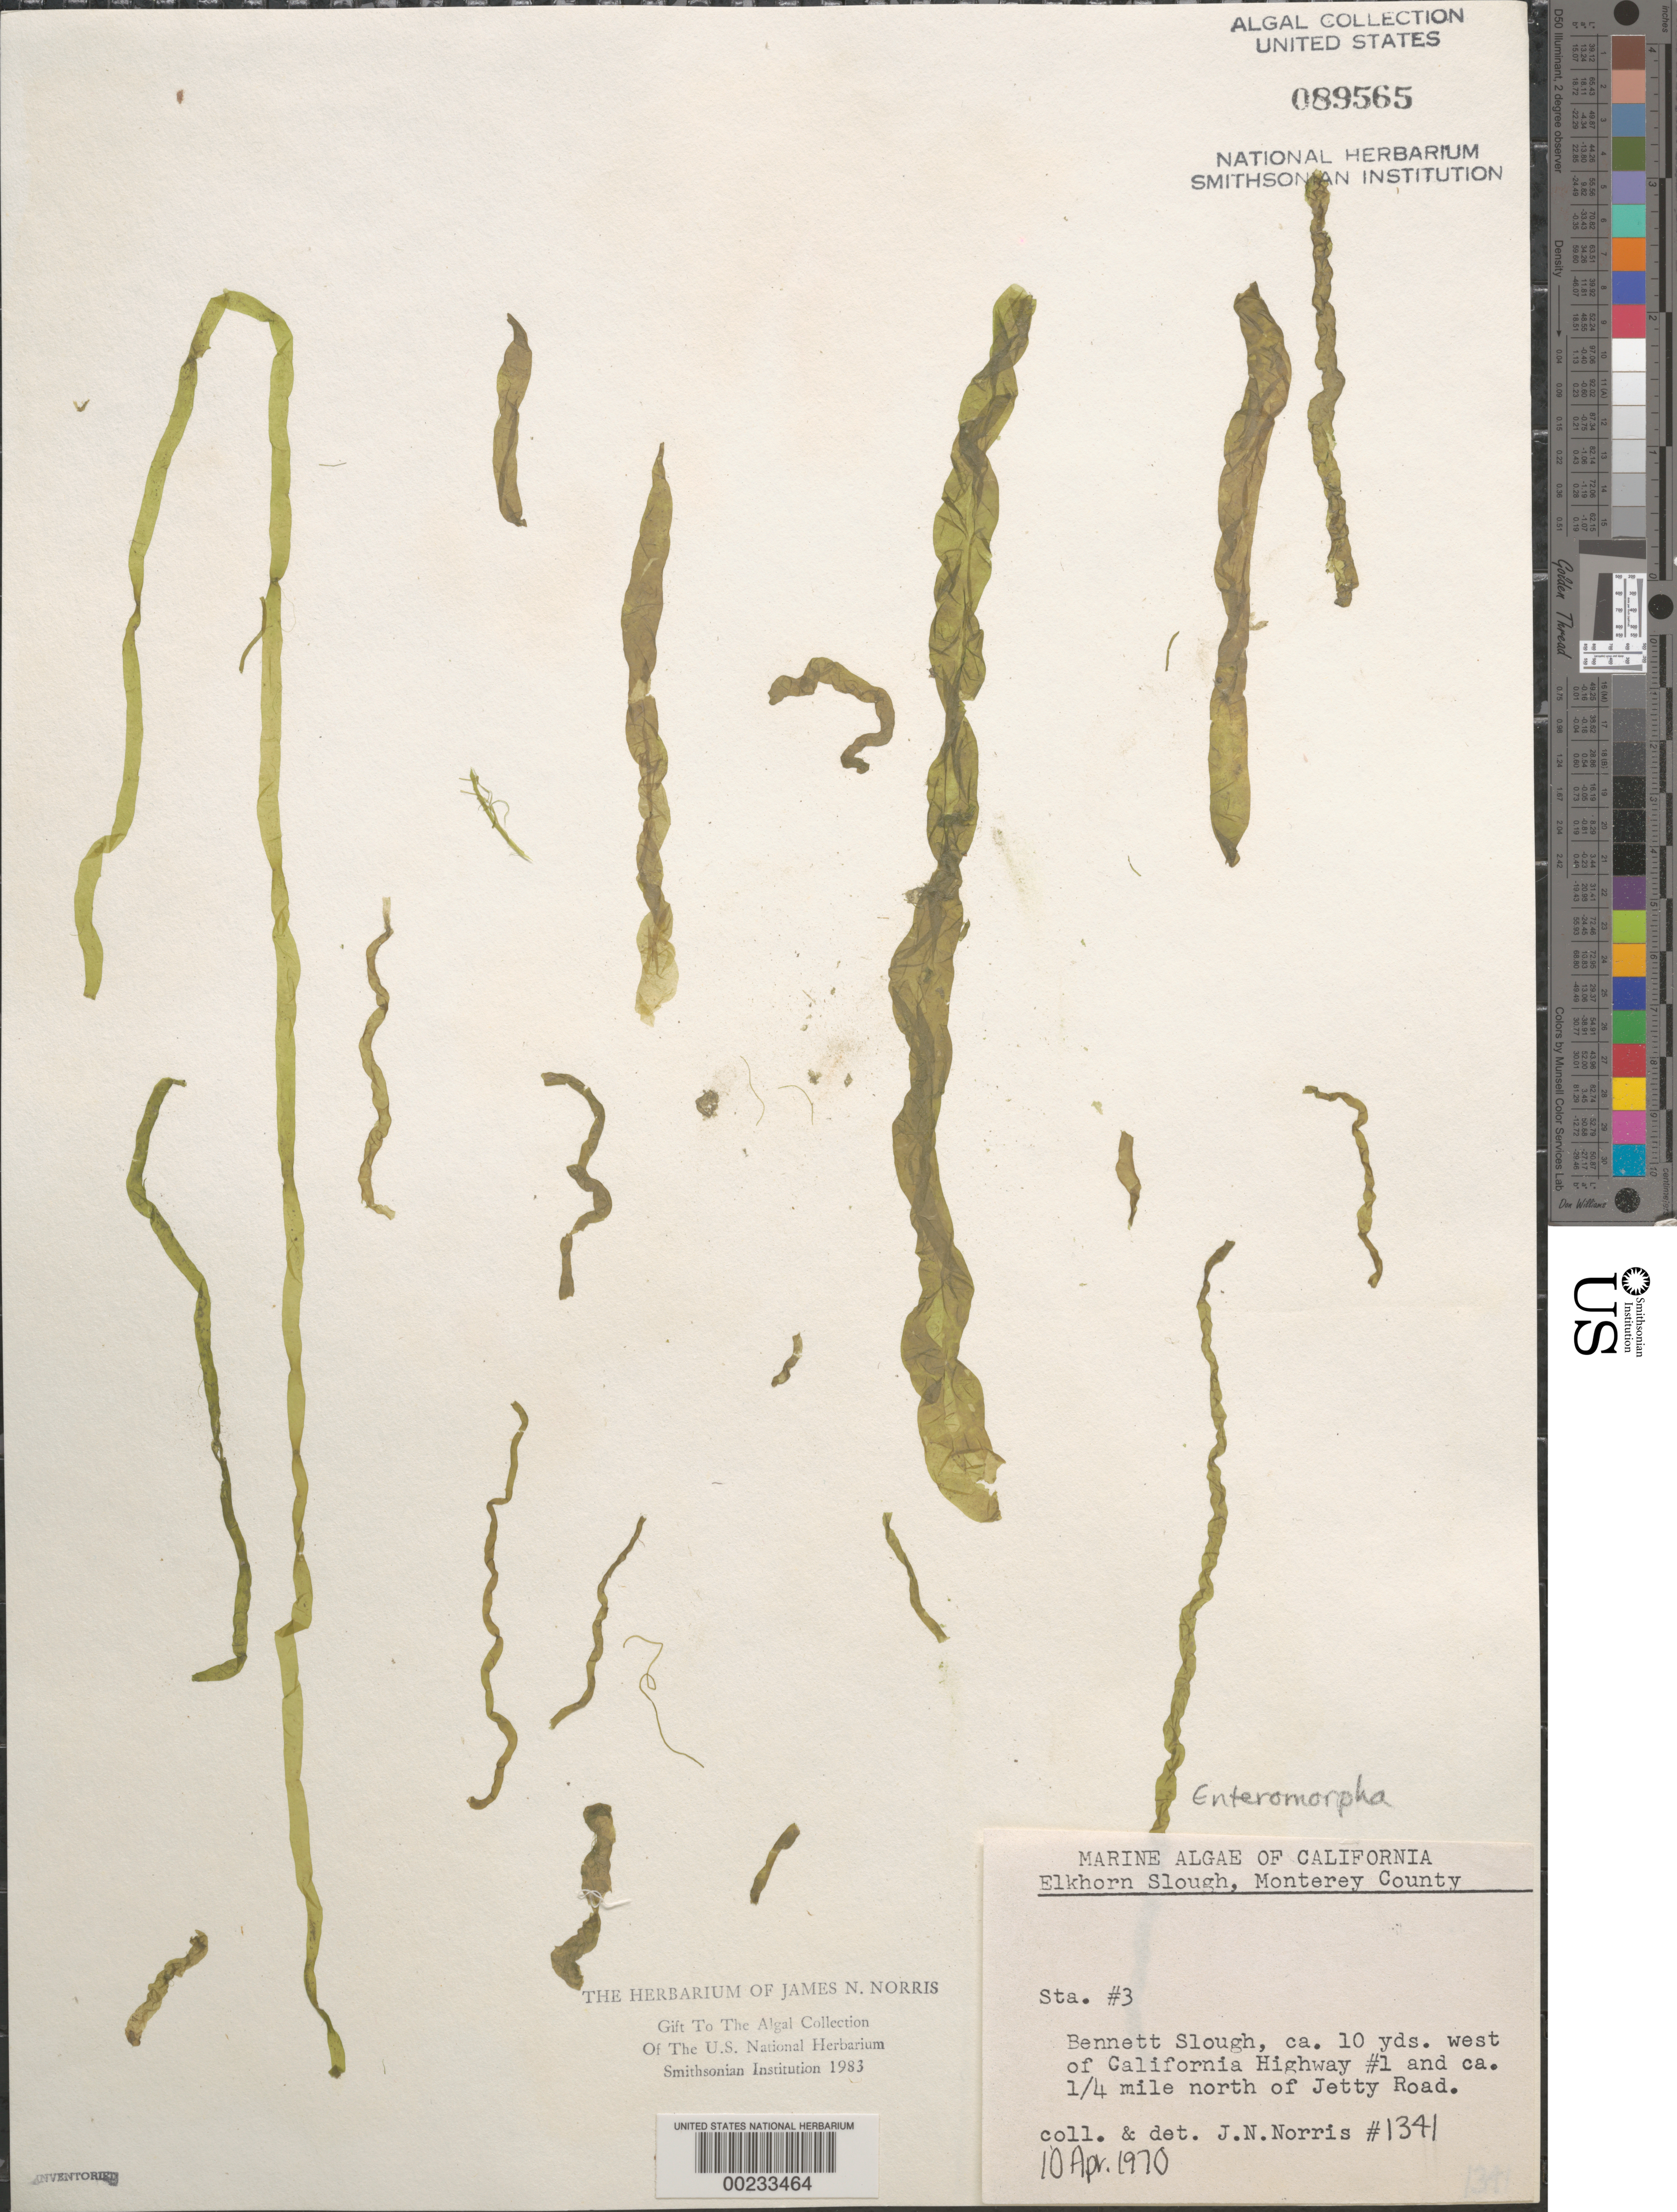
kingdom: Plantae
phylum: Chlorophyta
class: Ulvophyceae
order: Ulvales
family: Ulvaceae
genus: Ulva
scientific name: Ulva sp.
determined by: Algae name updating Project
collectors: J. N. Norris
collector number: JN-1341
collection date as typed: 10 Apr 1970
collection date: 1970-04-10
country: United States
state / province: California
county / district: Monterey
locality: Bennett Slough, Elkhorn Slough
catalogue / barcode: US 89565